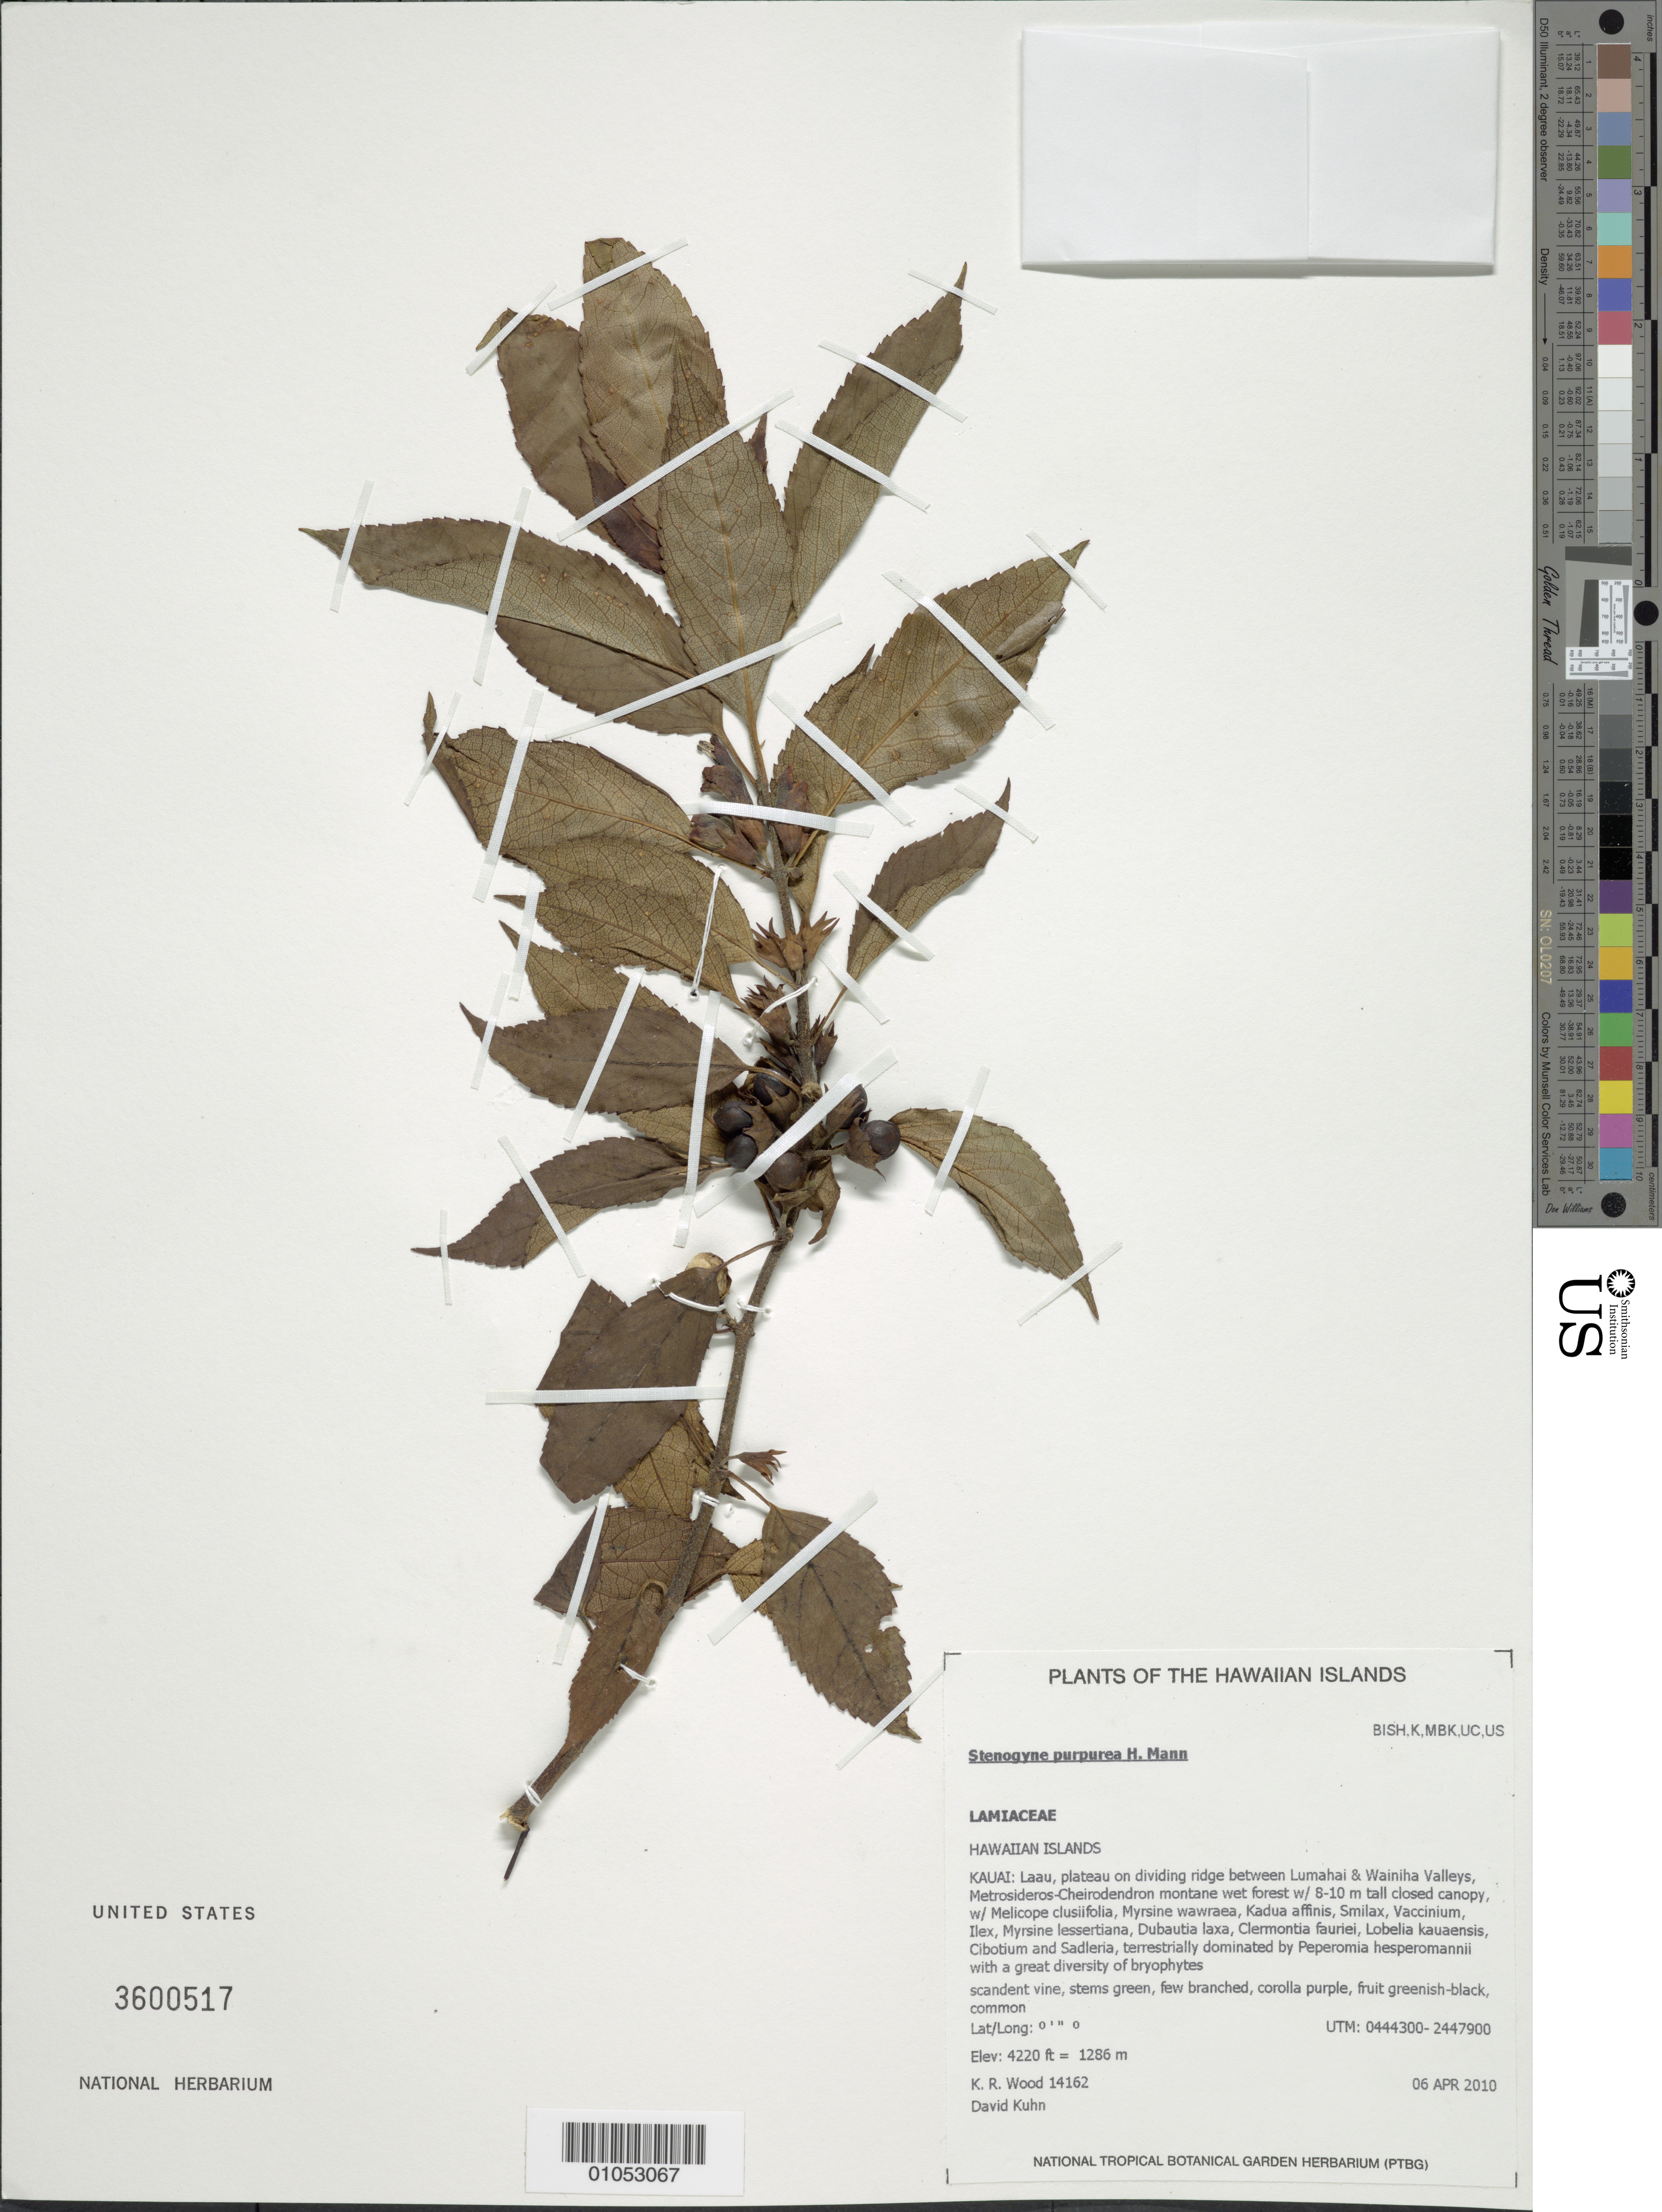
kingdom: Plantae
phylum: Tracheophyta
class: Magnoliopsida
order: Lamiales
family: Lamiaceae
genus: Stenogyne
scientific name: Stenogyne purpurea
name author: H. Mann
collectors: K. R. Wood & D. Kuhn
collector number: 14162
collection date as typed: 6 Apr 2010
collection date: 2010-04-06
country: United States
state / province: Hawaii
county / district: Kauai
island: Kaua'i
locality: Laau, plateau on dividing ridge between Lumahi & Wainiha Valleys.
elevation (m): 1286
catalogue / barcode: US 3600517